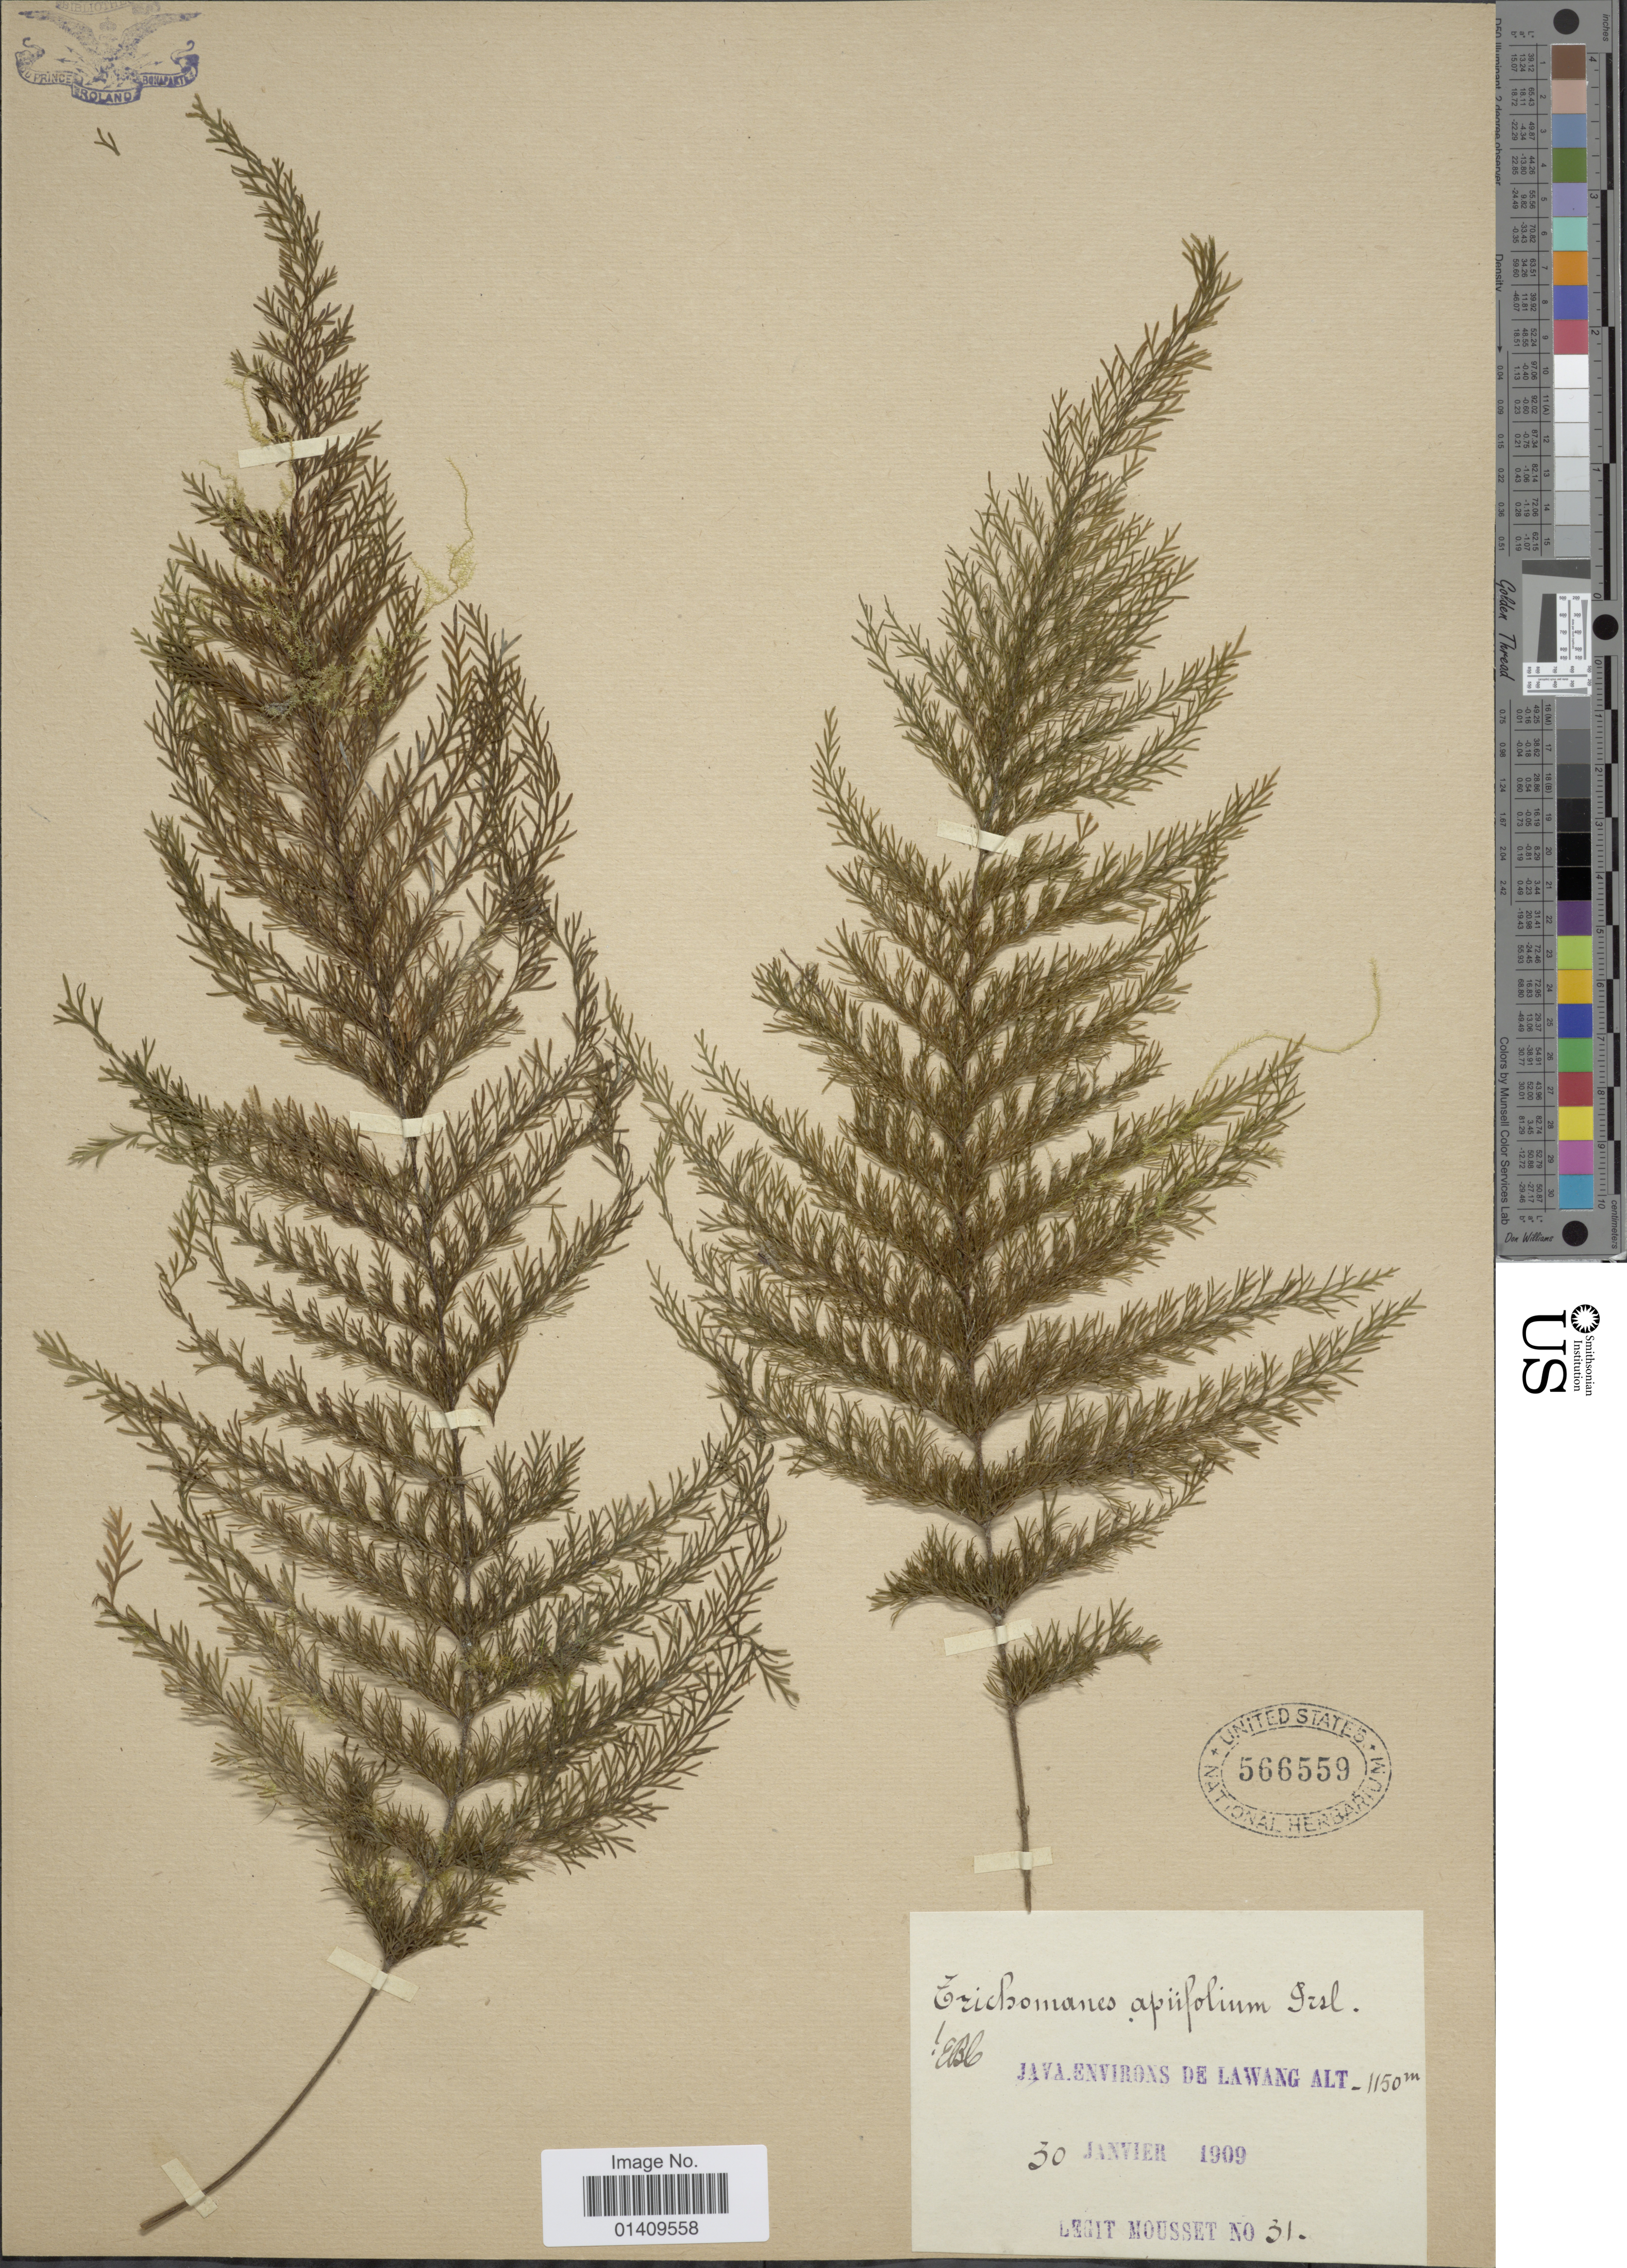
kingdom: Plantae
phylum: Tracheophyta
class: Polypodiopsida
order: Hymenophyllales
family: Hymenophyllaceae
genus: Callistopteris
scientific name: Callistopteris apiifolia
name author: (C. Presl) Copel.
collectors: Mousset, --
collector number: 31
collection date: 1909-01-30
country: Indonesia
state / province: Java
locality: Java environs de Lawang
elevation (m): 1150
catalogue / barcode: US 566559